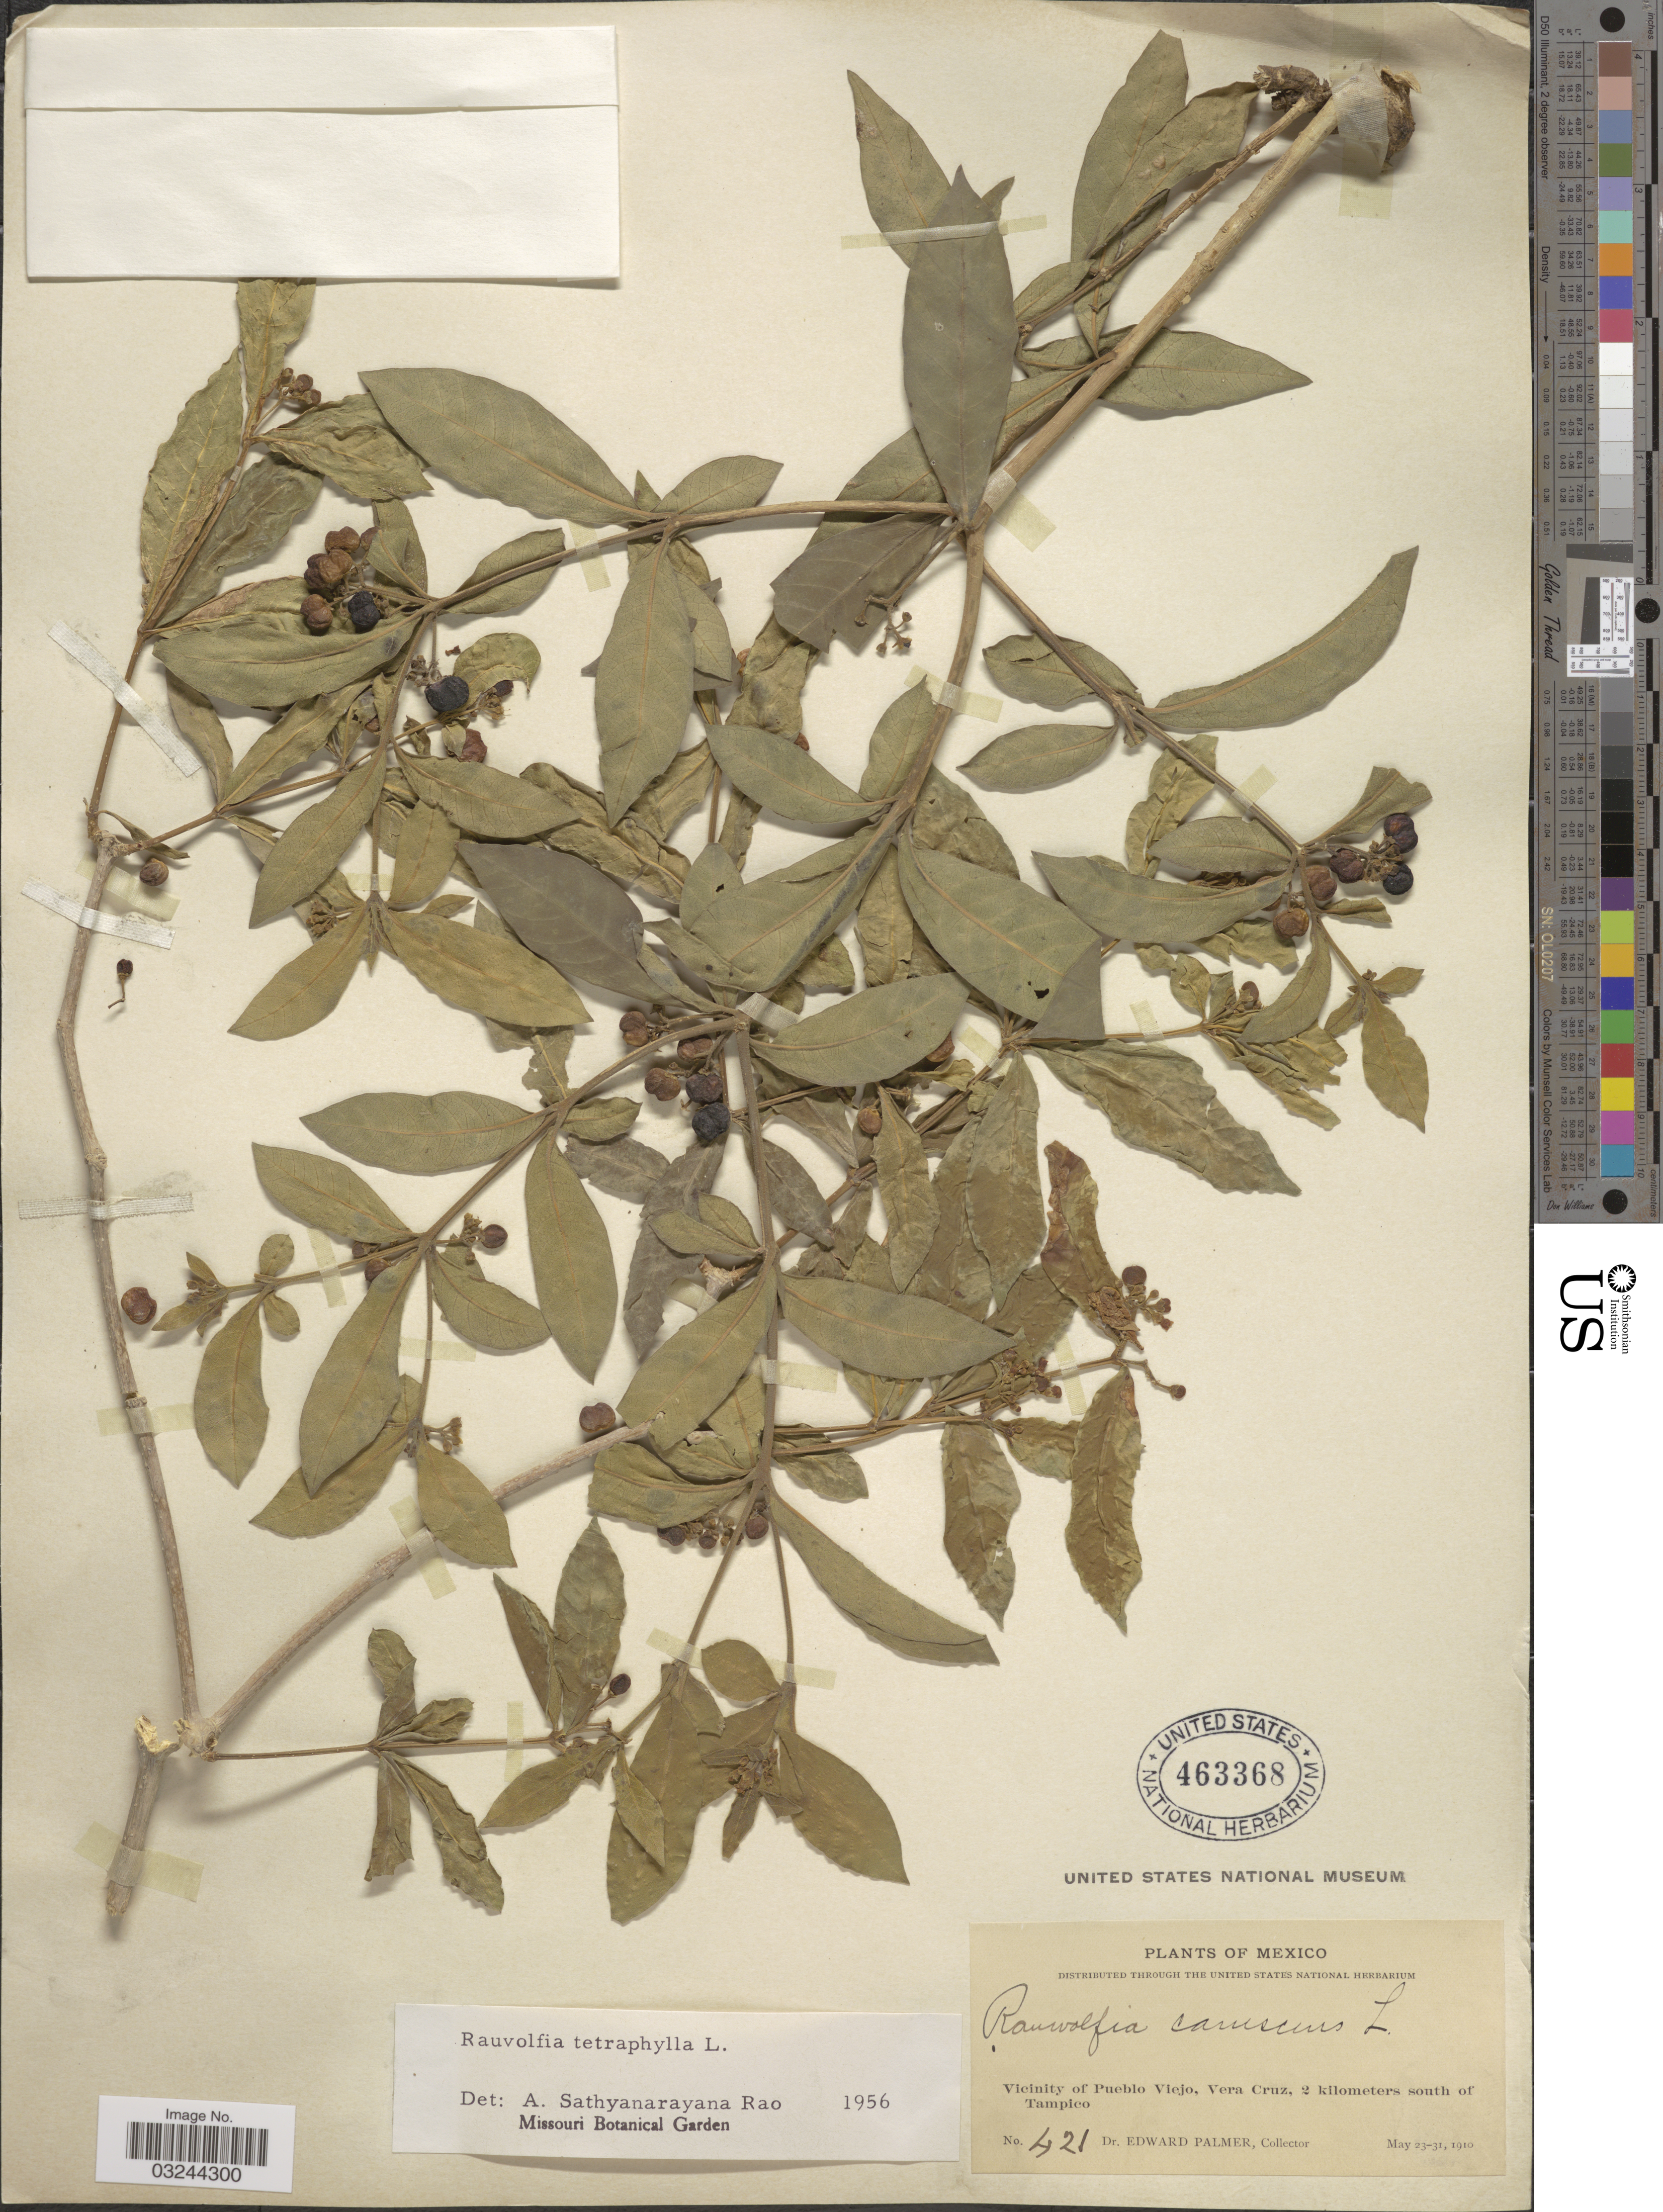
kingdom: Plantae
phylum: Tracheophyta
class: Magnoliopsida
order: Gentianales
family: Apocynaceae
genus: Rauvolfia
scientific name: Rauvolfia tetraphylla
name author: L.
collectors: E. Palmer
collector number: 421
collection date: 1910-05-23/1910-05-31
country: Mexico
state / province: Veracruz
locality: Vicinity of Pueblo Viejo, Vera Cruz, 2 kilometers south of Tampico.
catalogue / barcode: US 463368